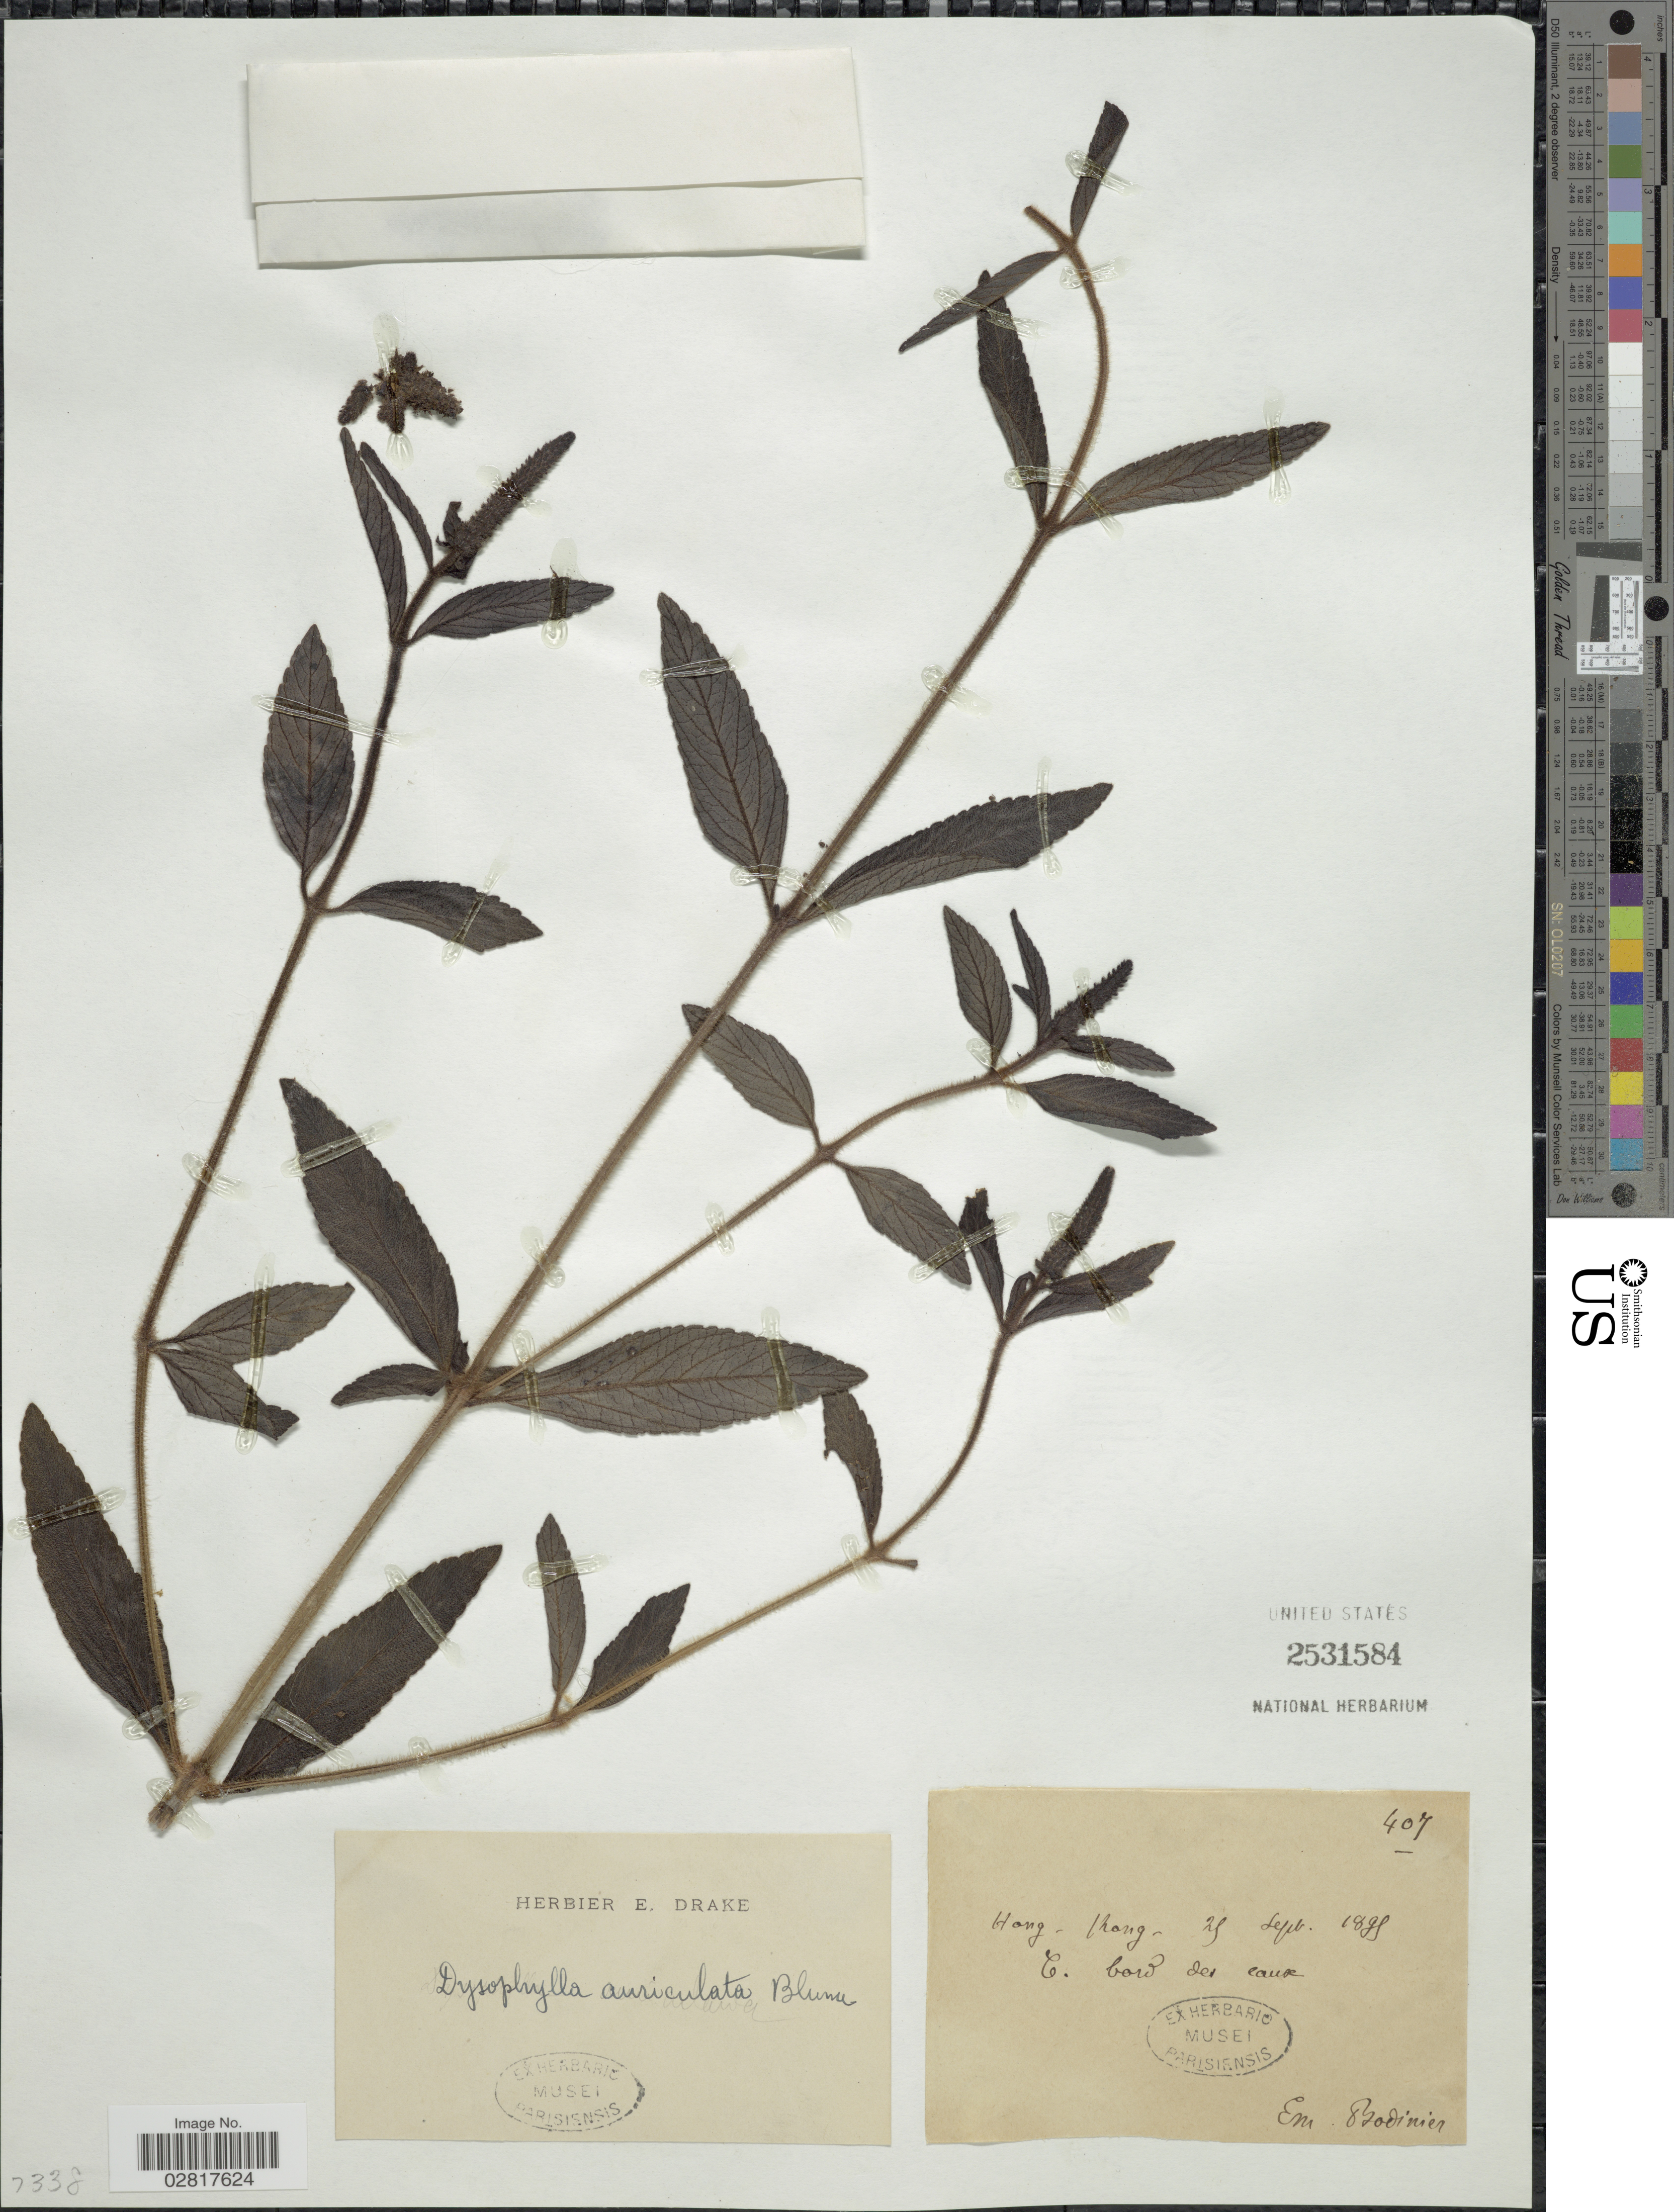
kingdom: Plantae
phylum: Tracheophyta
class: Magnoliopsida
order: Lamiales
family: Lamiaceae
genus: Pogostemon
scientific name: Pogostemon auricularius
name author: (L.) Hassk.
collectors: E. Bodinier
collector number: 407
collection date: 1895-09-29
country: China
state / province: Hong Kong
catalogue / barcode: US 2531584